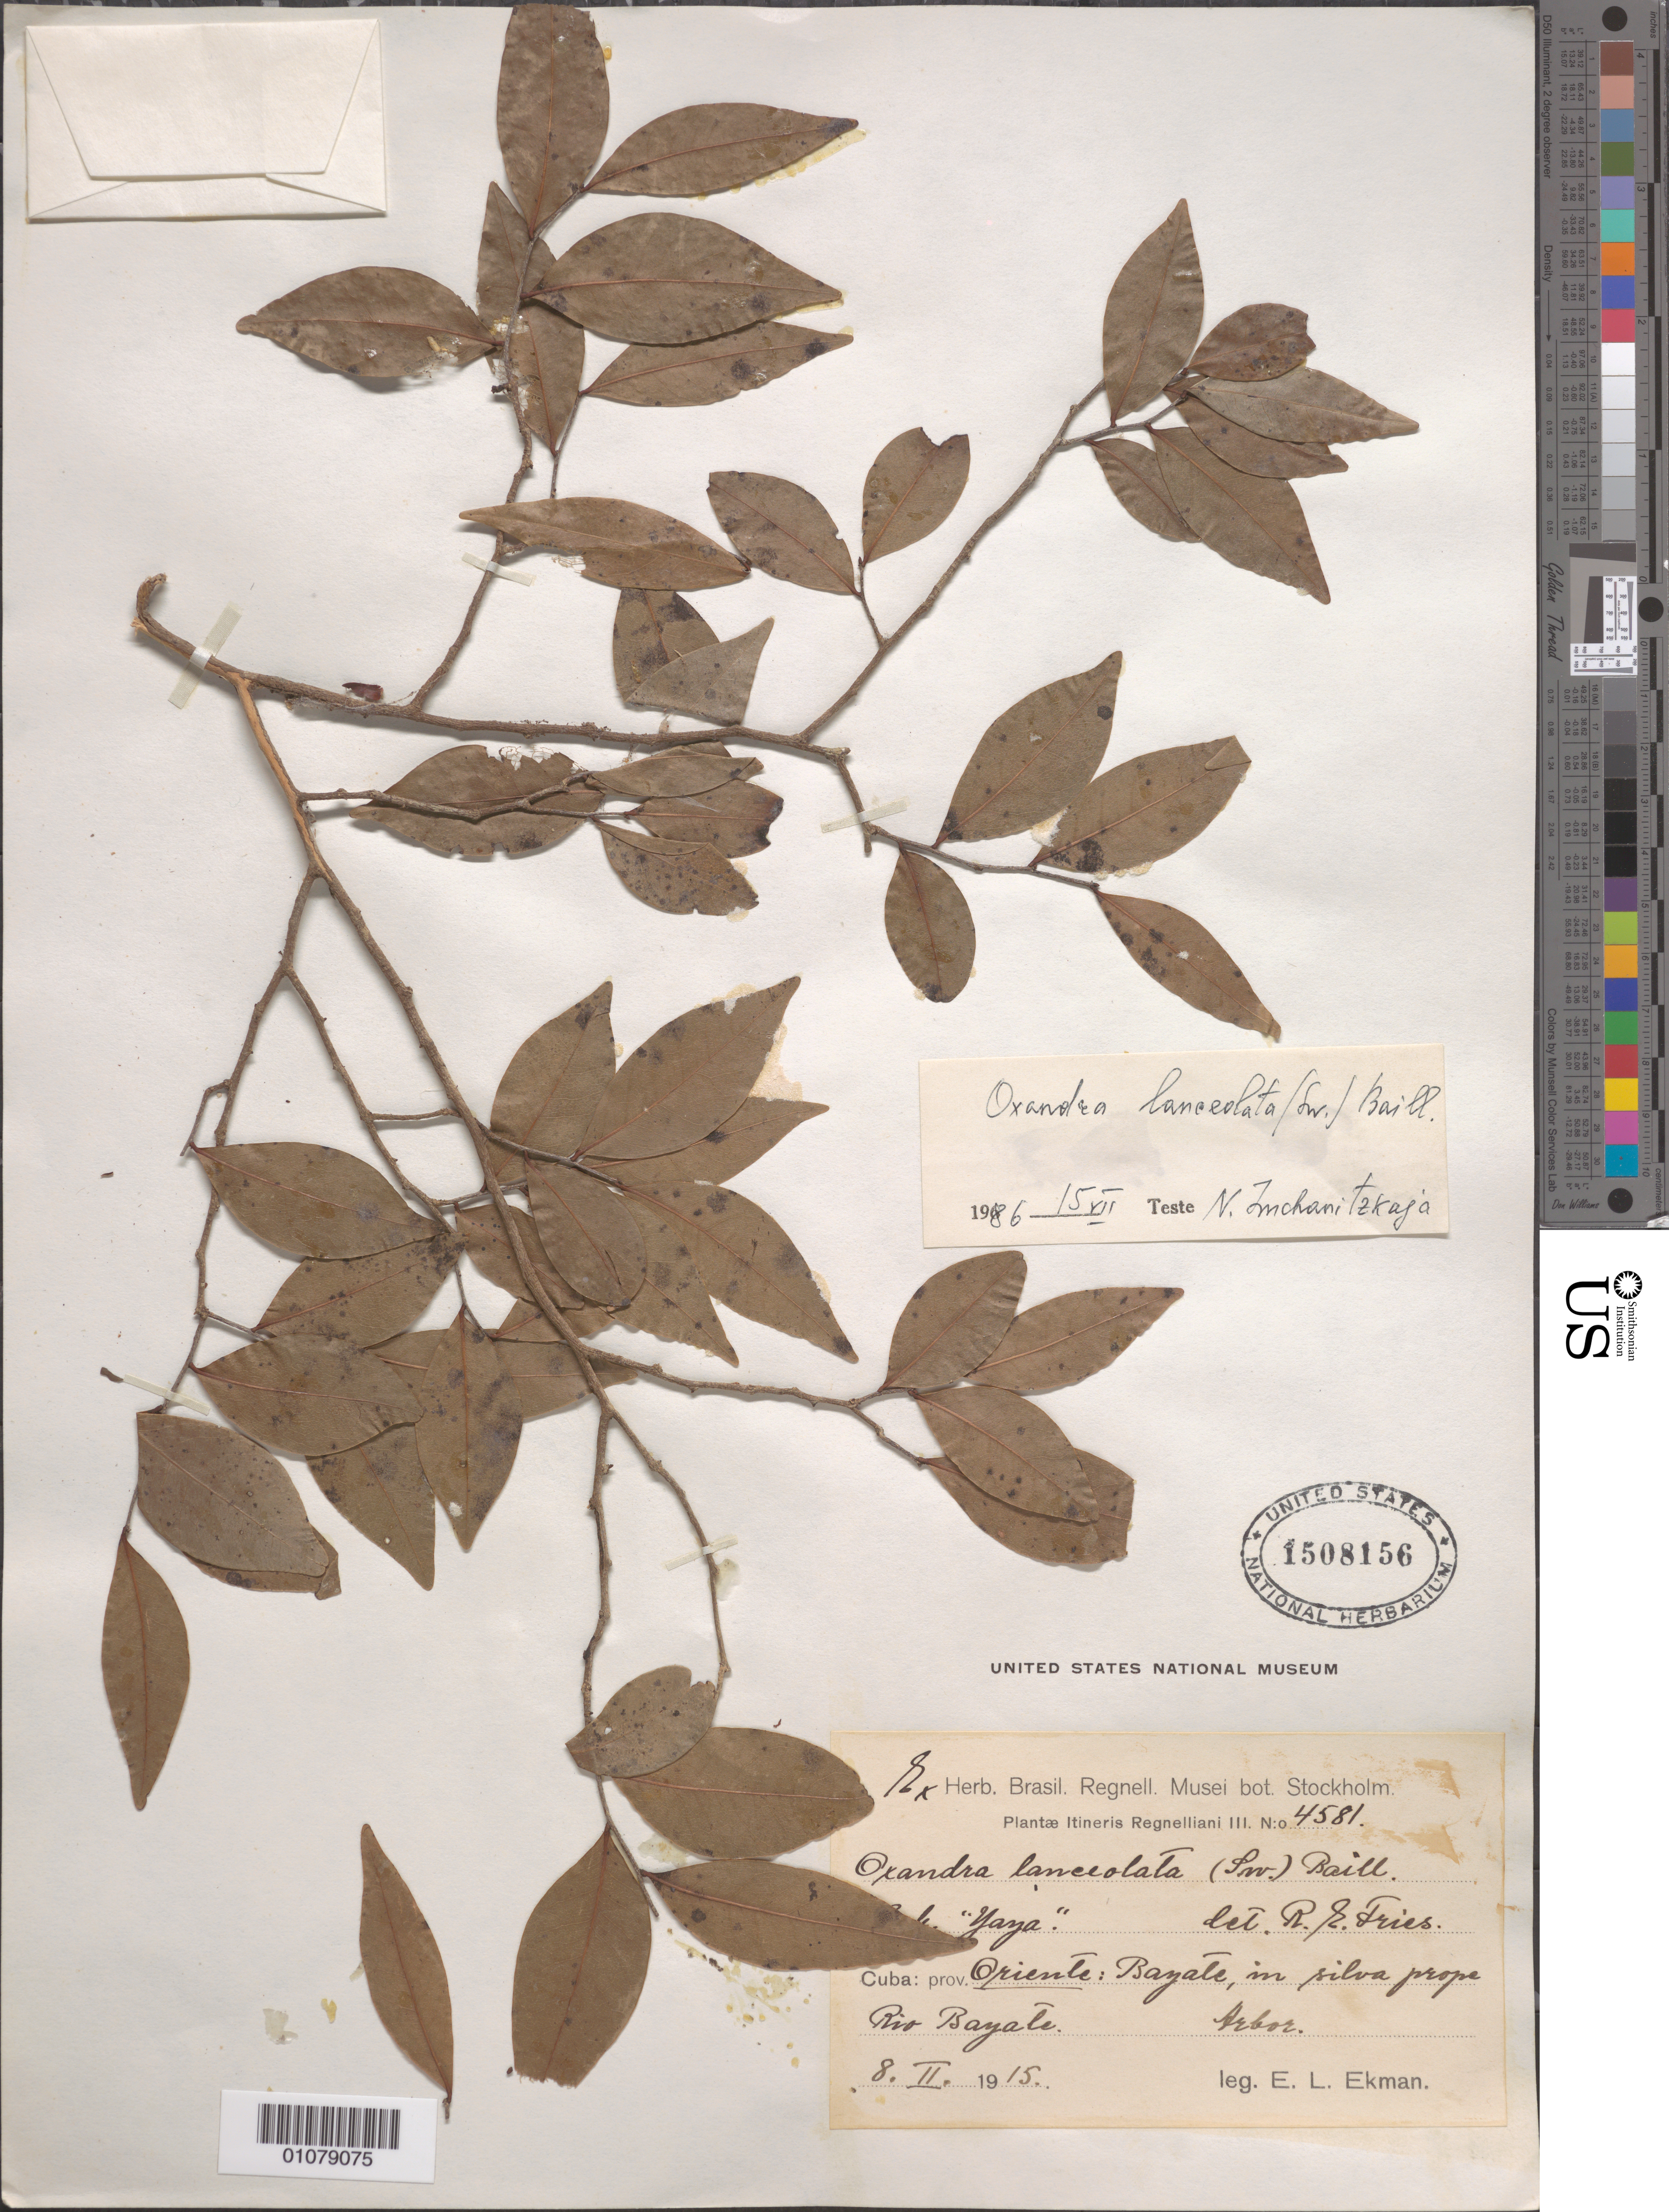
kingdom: Plantae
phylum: Tracheophyta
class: Magnoliopsida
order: Magnoliales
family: Annonaceae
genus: Oxandra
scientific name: Oxandra lanceolata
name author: (Sw.) Baill.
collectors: E. L. Ekman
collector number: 4581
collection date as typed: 08 Feb 1915 or 02 Aug 1915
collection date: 1915-02-08 or 1915-08-02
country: Cuba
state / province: Guantánamo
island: Cuba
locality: Oriente: Bayate, (hard to read) in silva prope Rio Bayate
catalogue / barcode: US 1508156